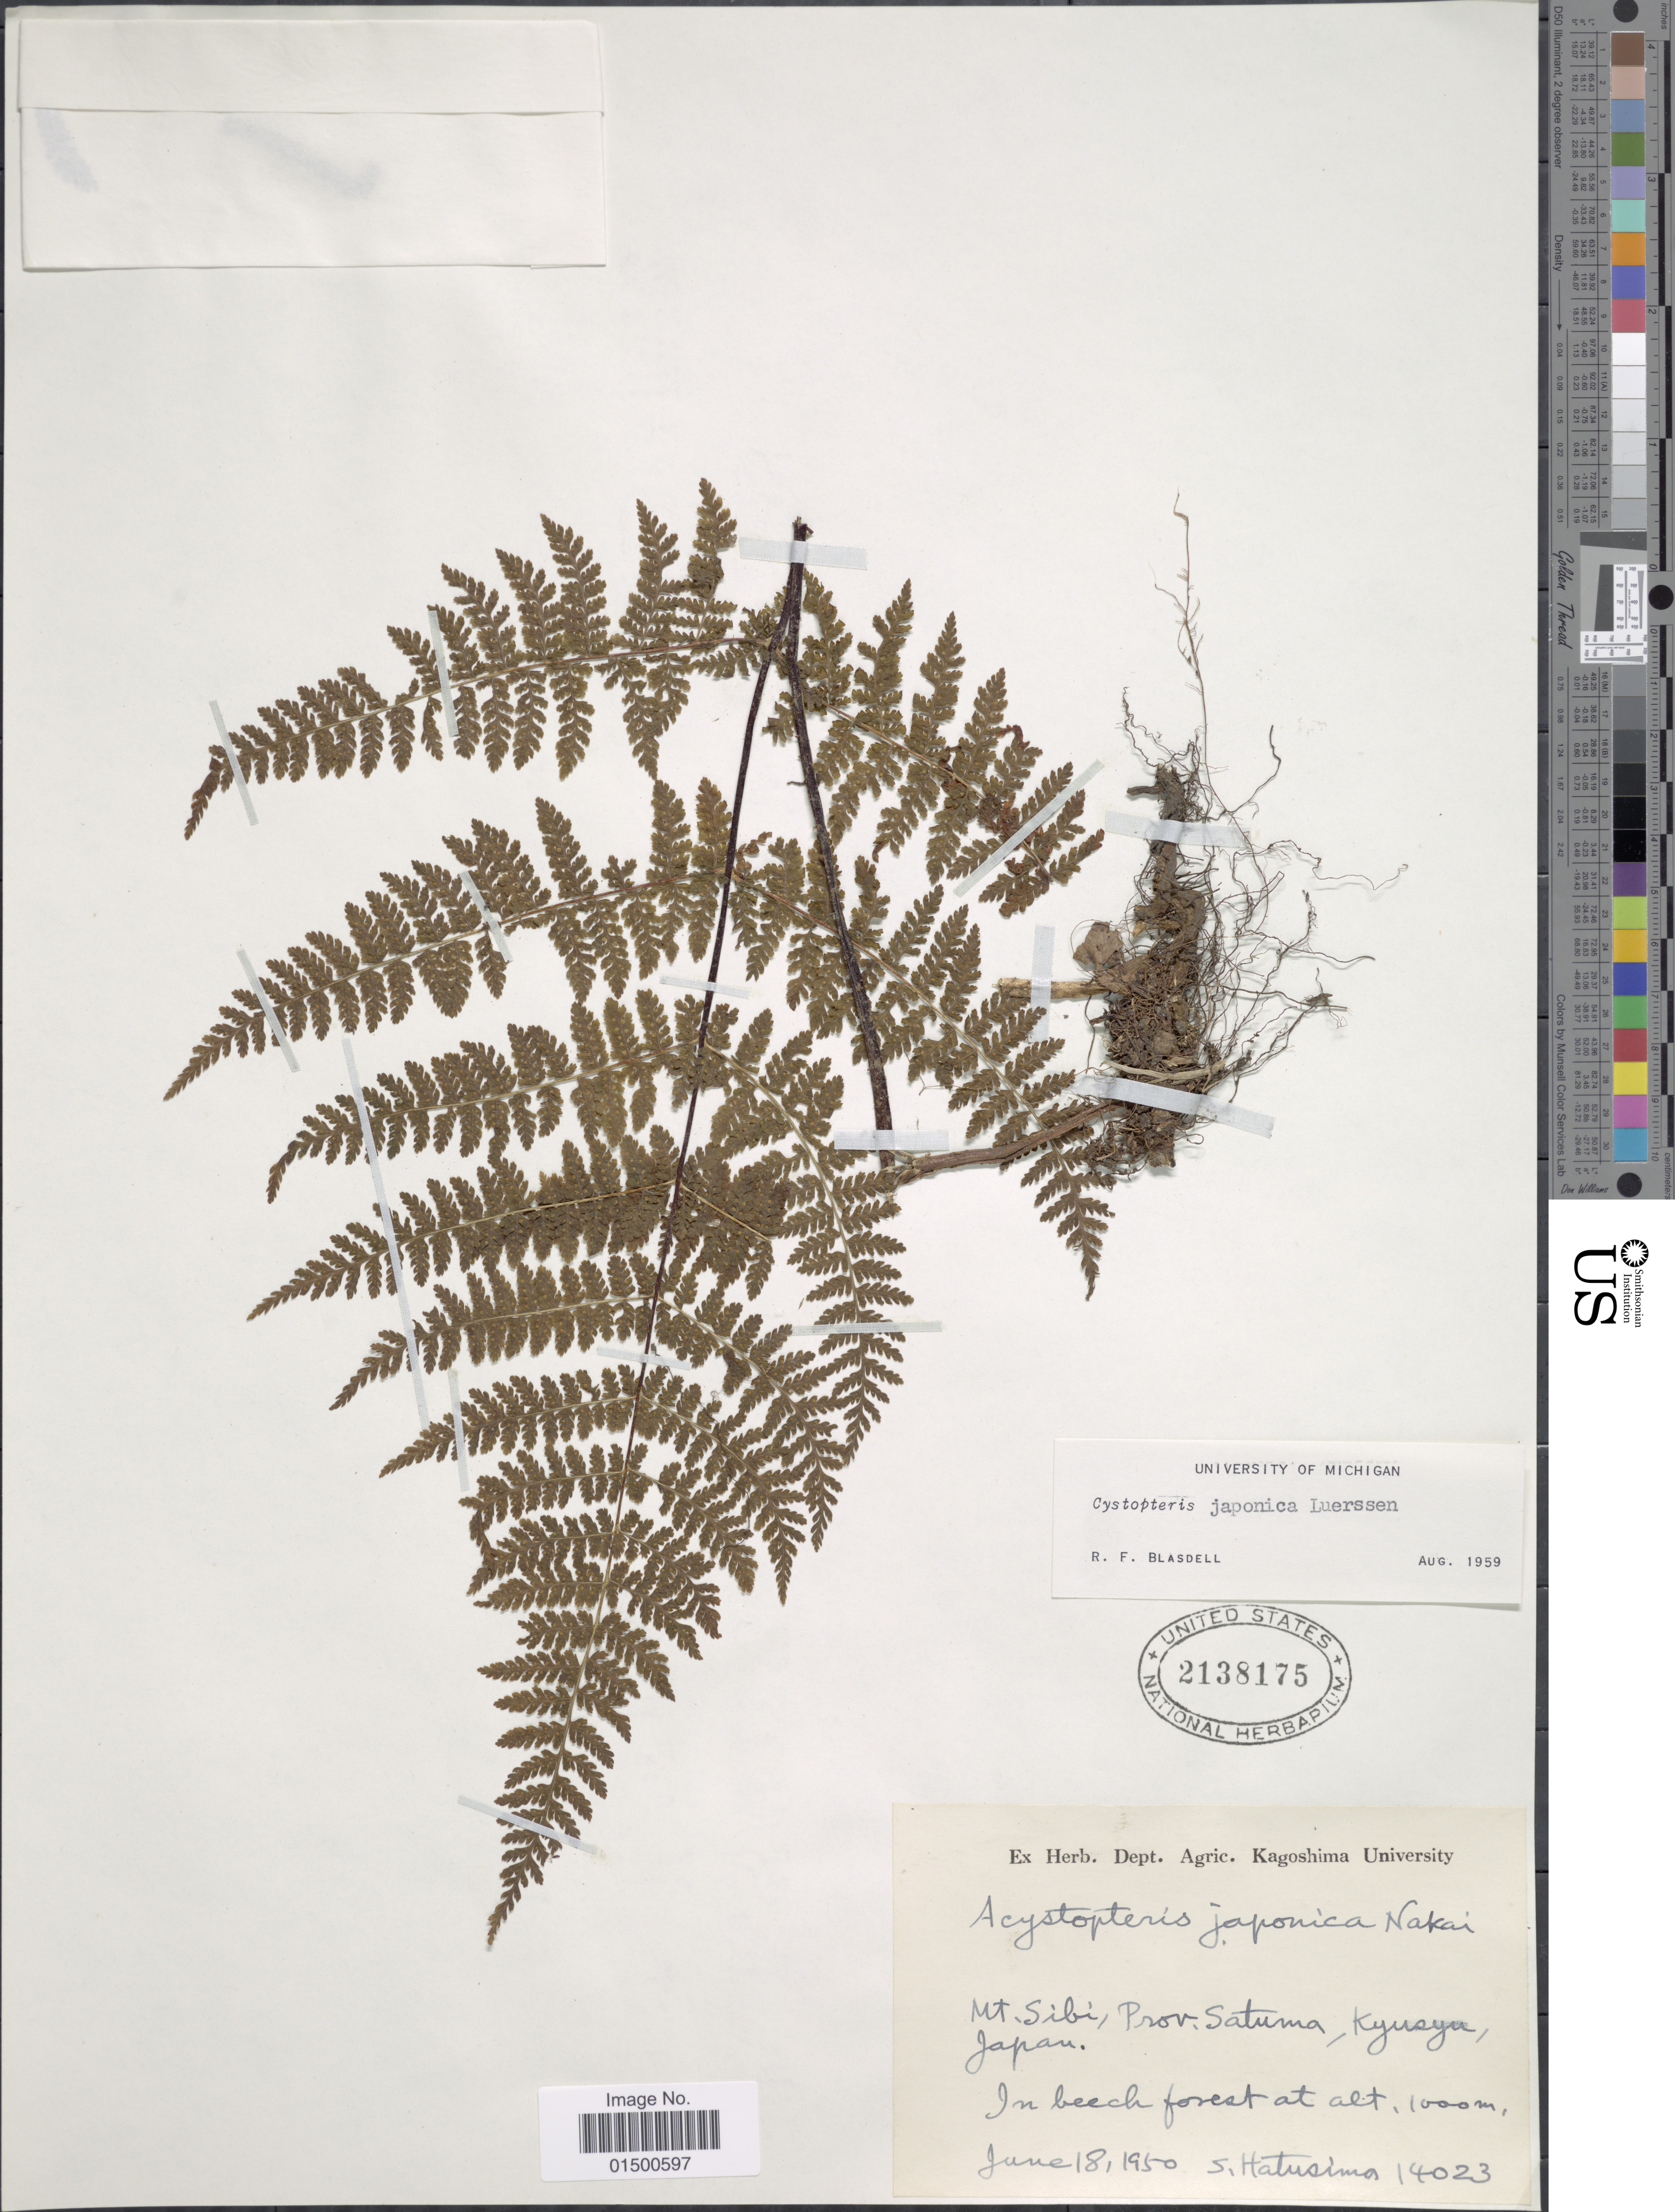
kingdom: Plantae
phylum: Tracheophyta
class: Polypodiopsida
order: Polypodiales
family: Cystopteridaceae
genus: Acystopteris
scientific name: Acystopteris japonica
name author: (Luerss.) K.M. Nakai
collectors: S. Hatusima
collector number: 14023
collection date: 1950-06-18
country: Japan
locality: Mt. Sibi, Prov. Satuma, Kyusyu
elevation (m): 1000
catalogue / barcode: US 2138175